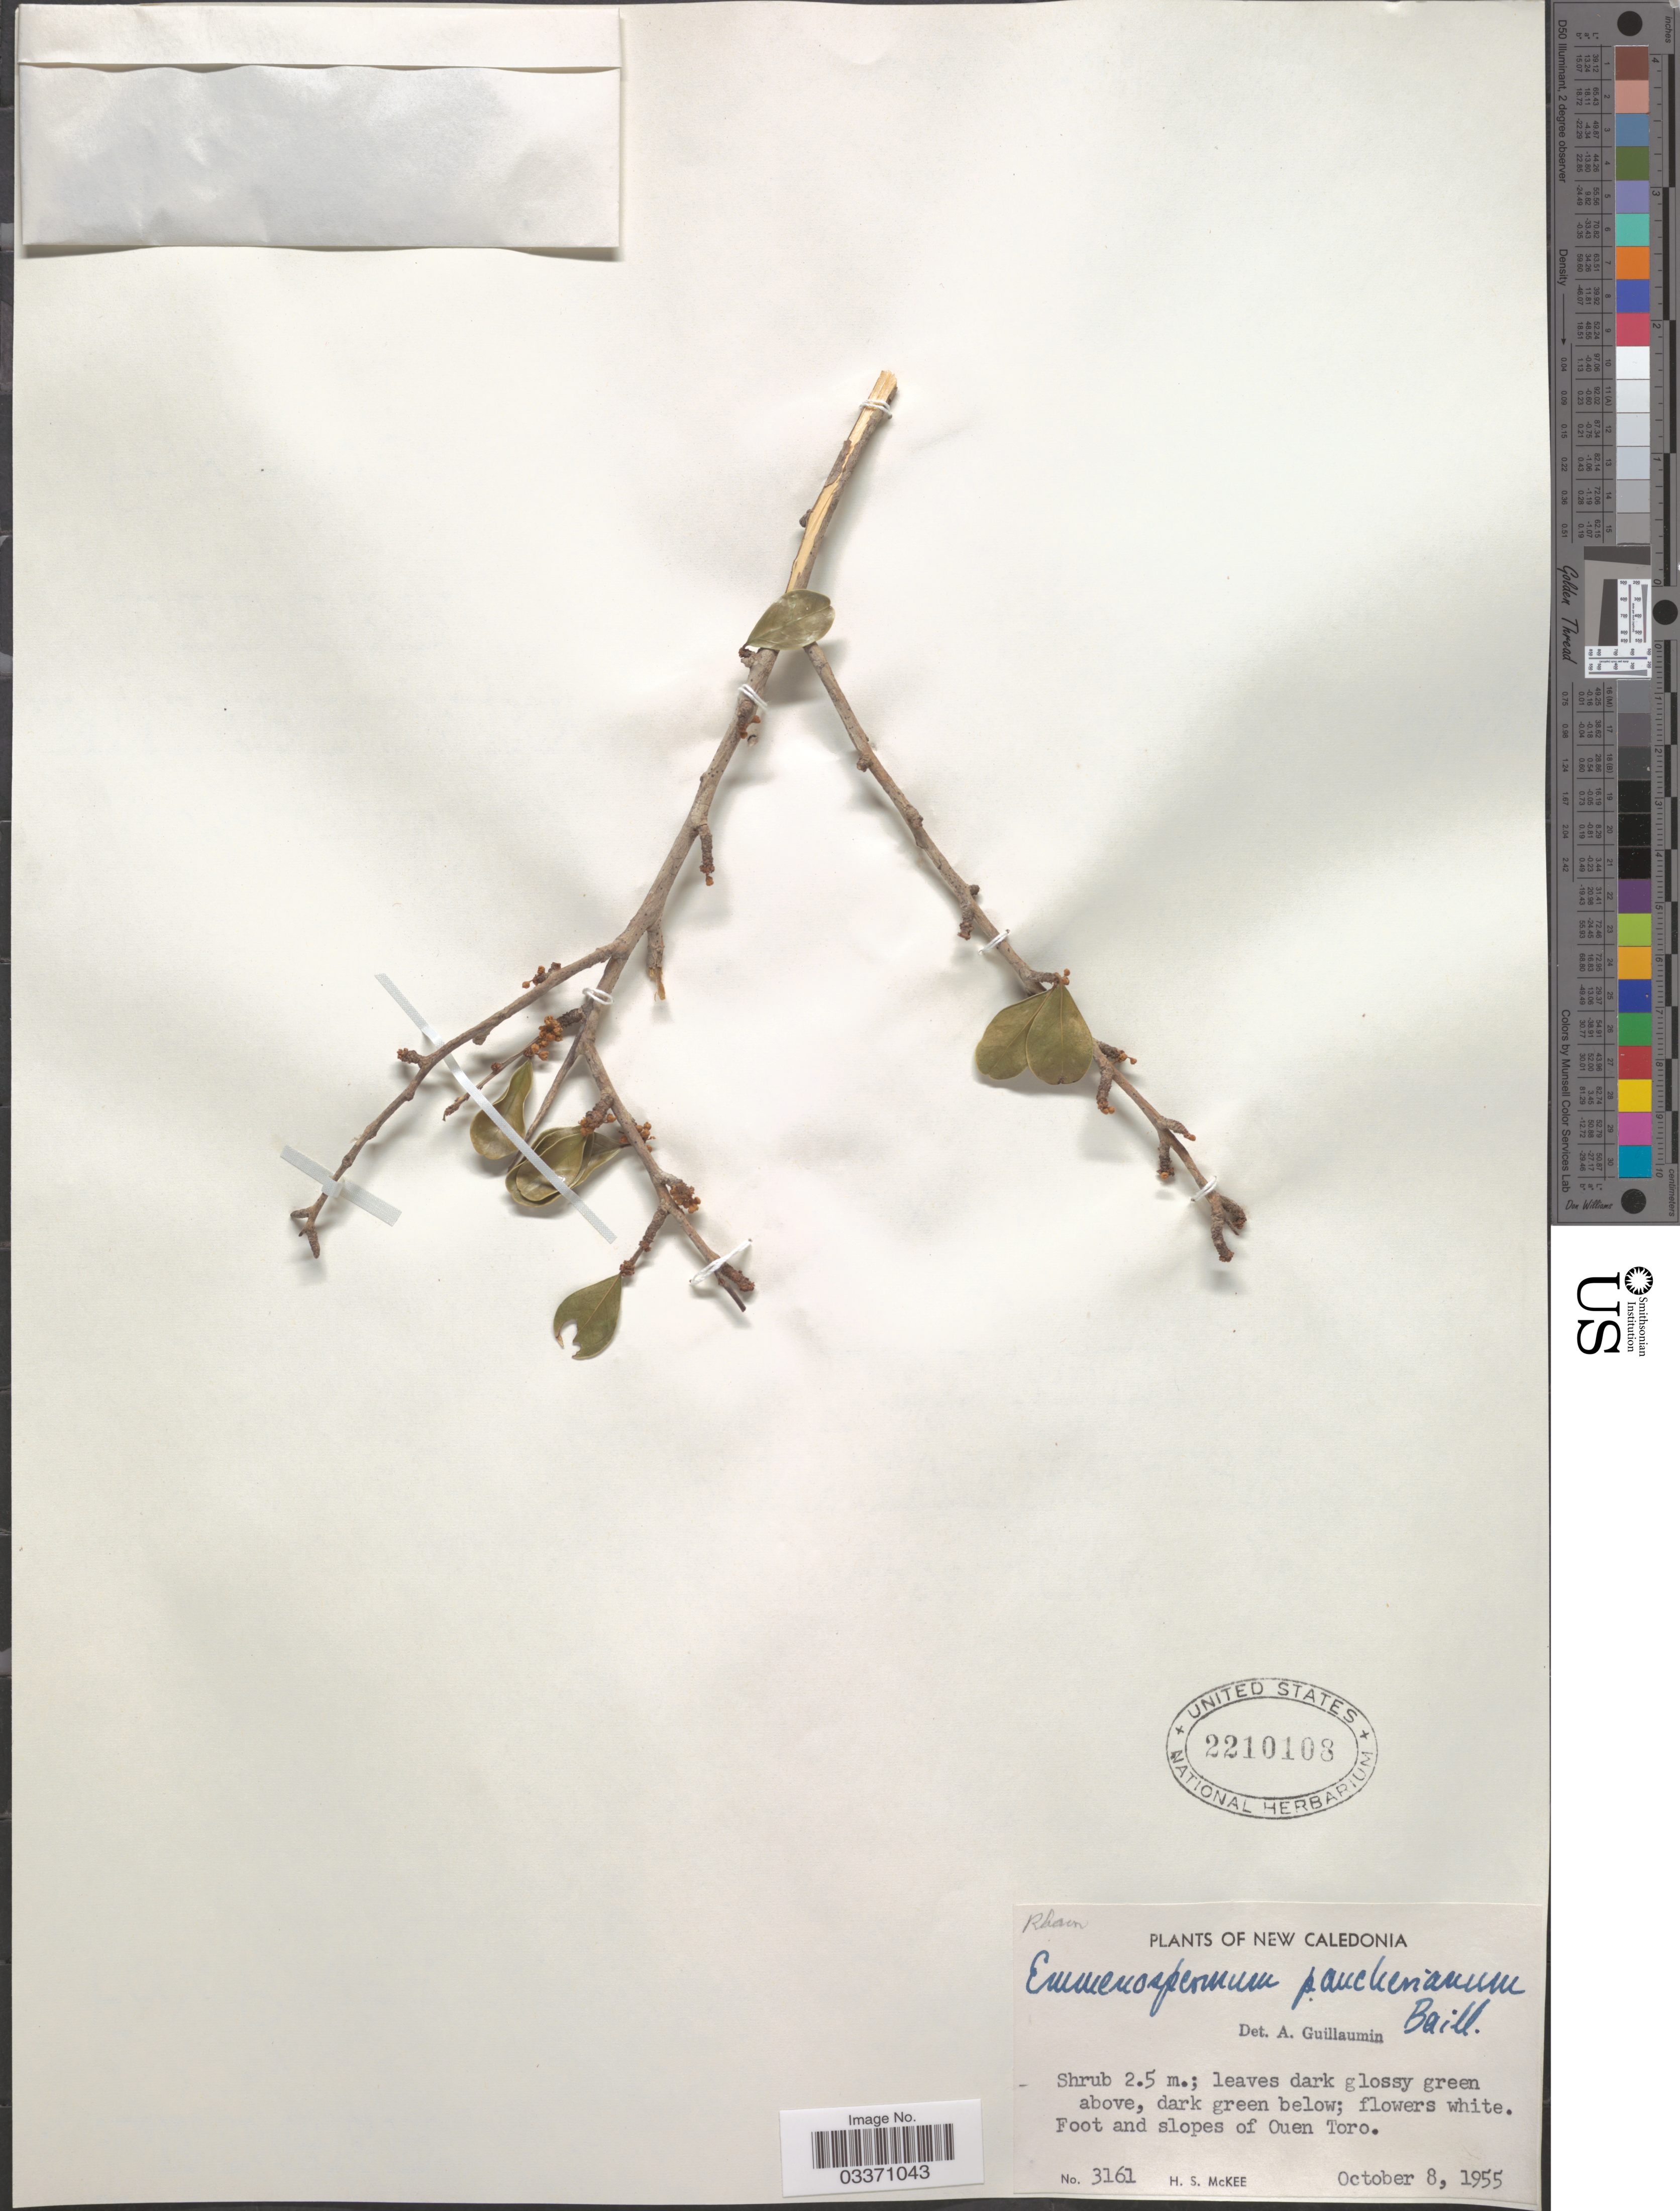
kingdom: Plantae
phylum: Tracheophyta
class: Magnoliopsida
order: Rosales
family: Rhamnaceae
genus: Emmenosperma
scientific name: Emmenosperma pancherianum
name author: Baill.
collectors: H. S. McKee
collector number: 3161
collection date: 1955-10-08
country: New Caledonia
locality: Foot and slopes of Ouen Toro.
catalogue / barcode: US 2210108